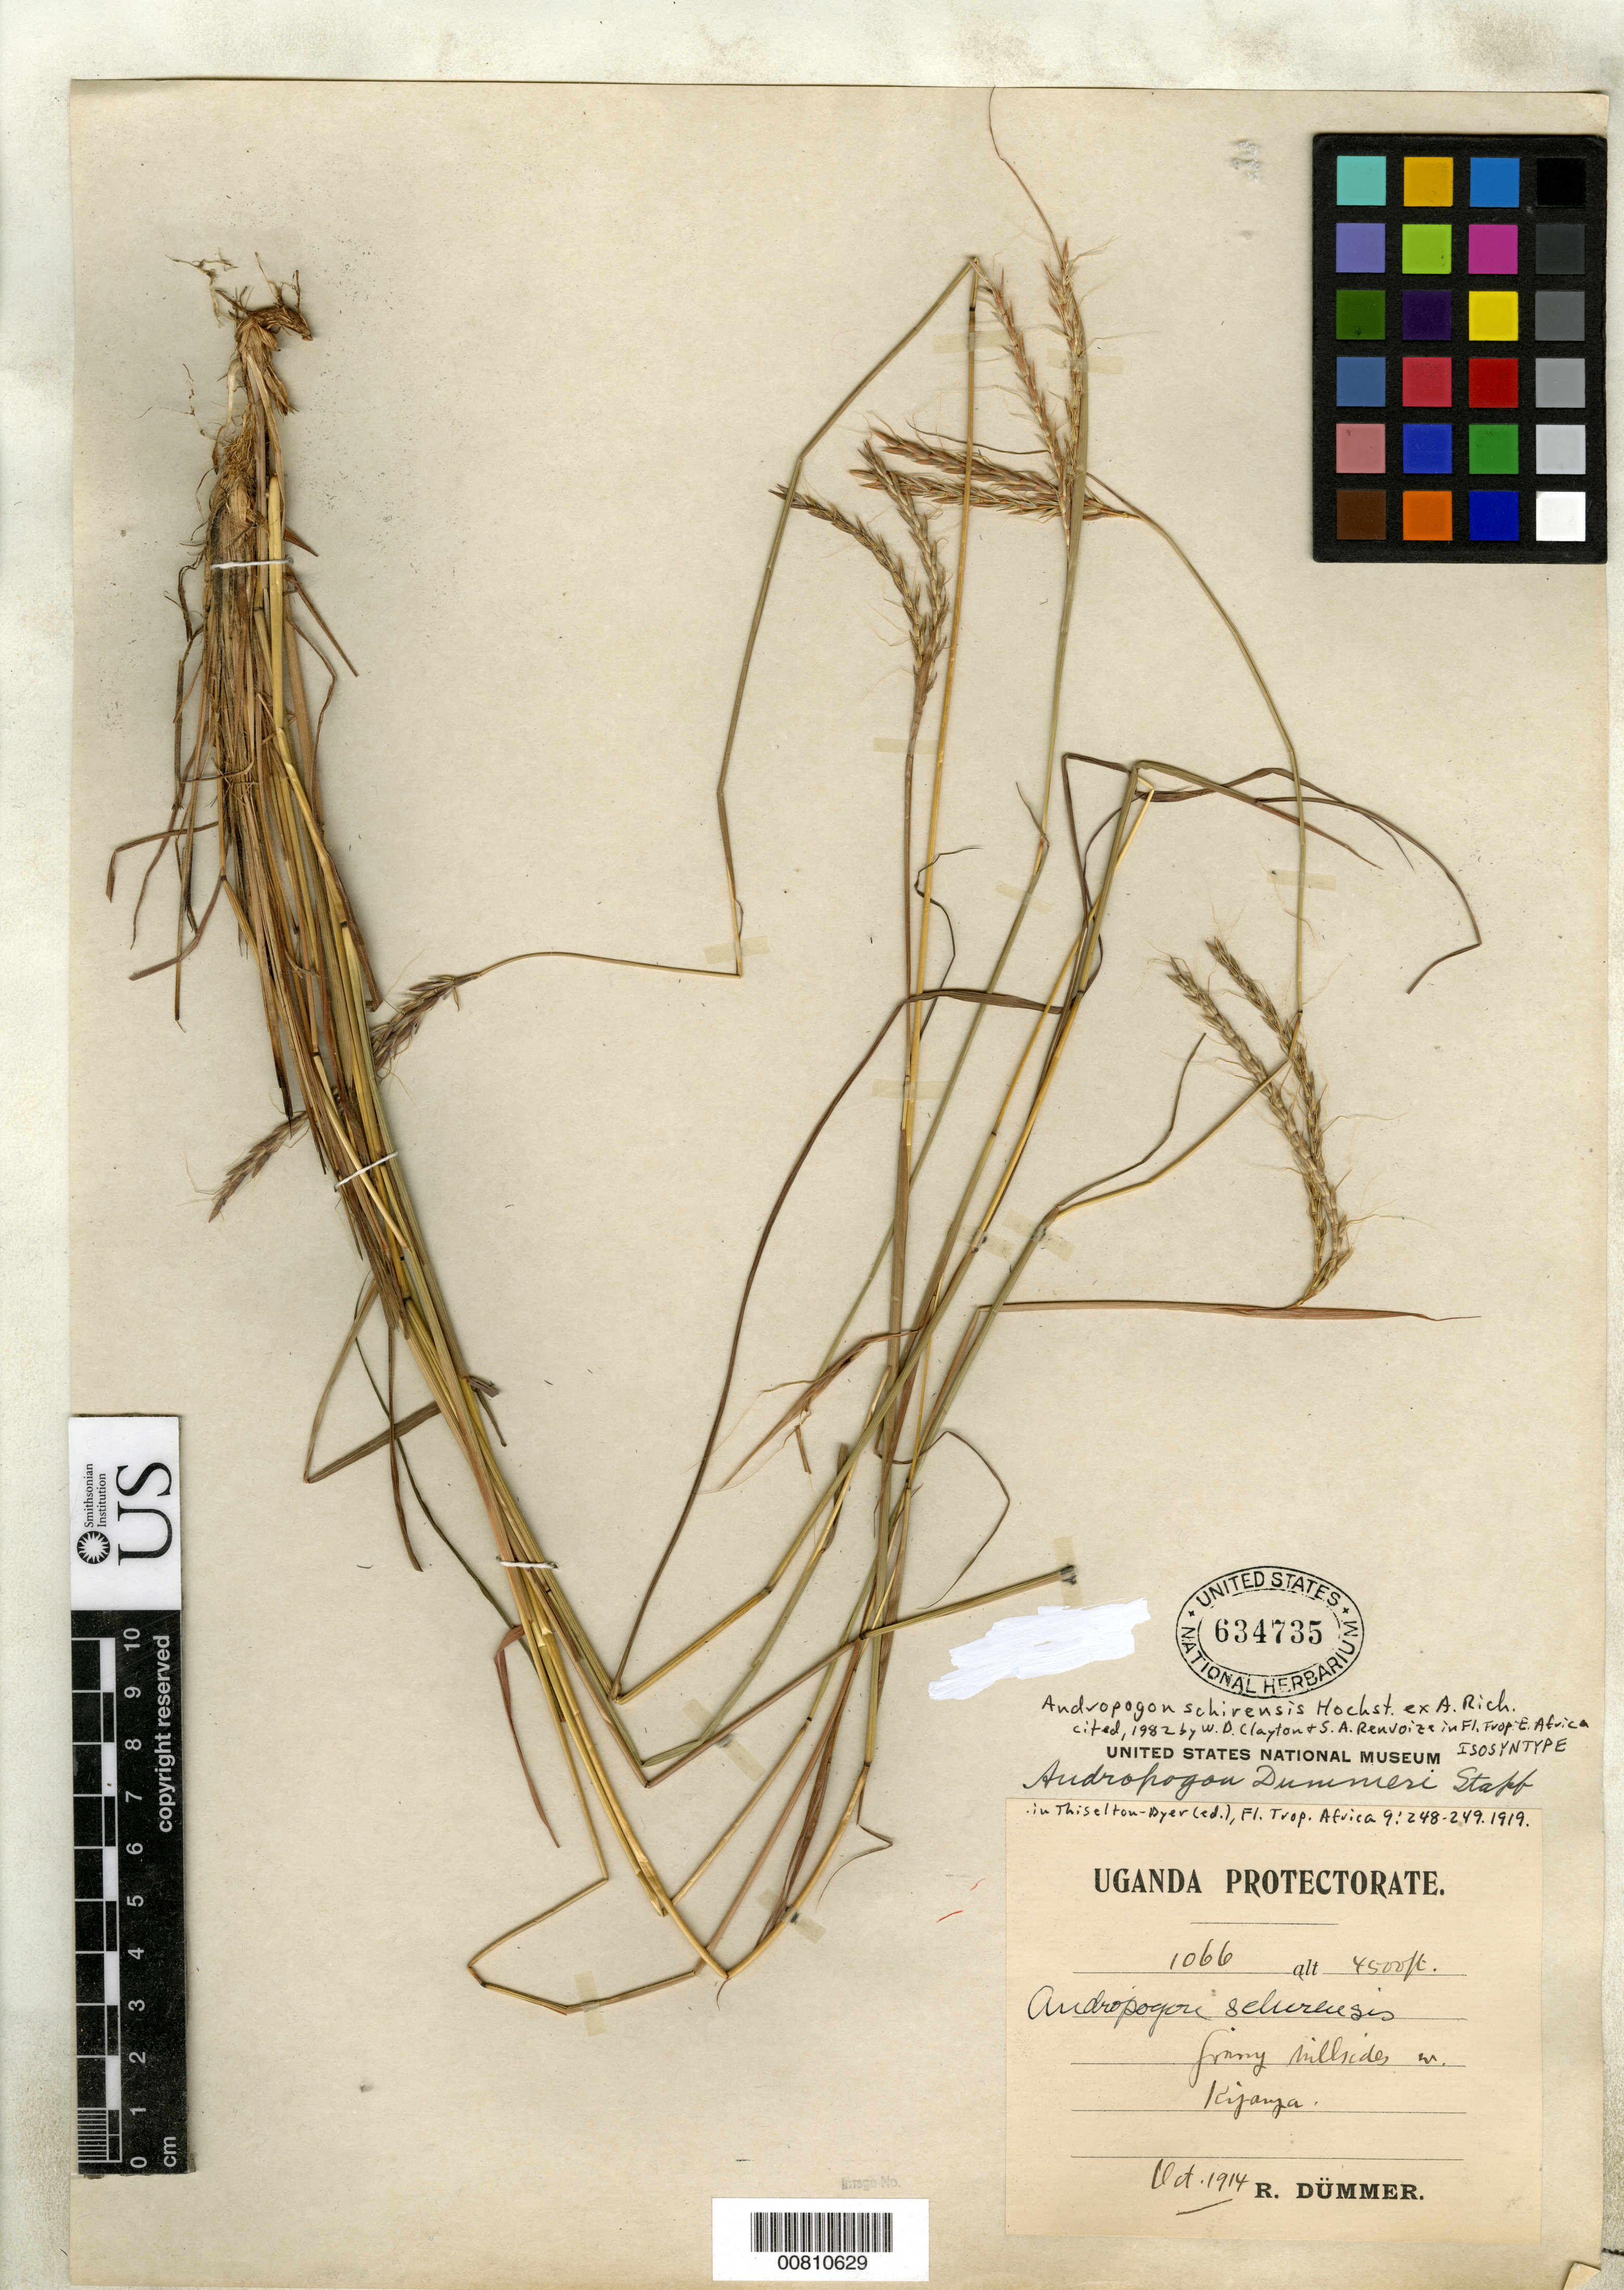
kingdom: Plantae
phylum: Tracheophyta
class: Liliopsida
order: Poales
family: Poaceae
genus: Andropogon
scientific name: Andropogon dummeri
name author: Stapf in Prain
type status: Isosyntype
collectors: R. A. Dümmer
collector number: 1066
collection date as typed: Oct 1914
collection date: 1914-10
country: Uganda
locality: Sunny hillsides in Kijanga [Kibanga?].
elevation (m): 1372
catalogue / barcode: US 634735